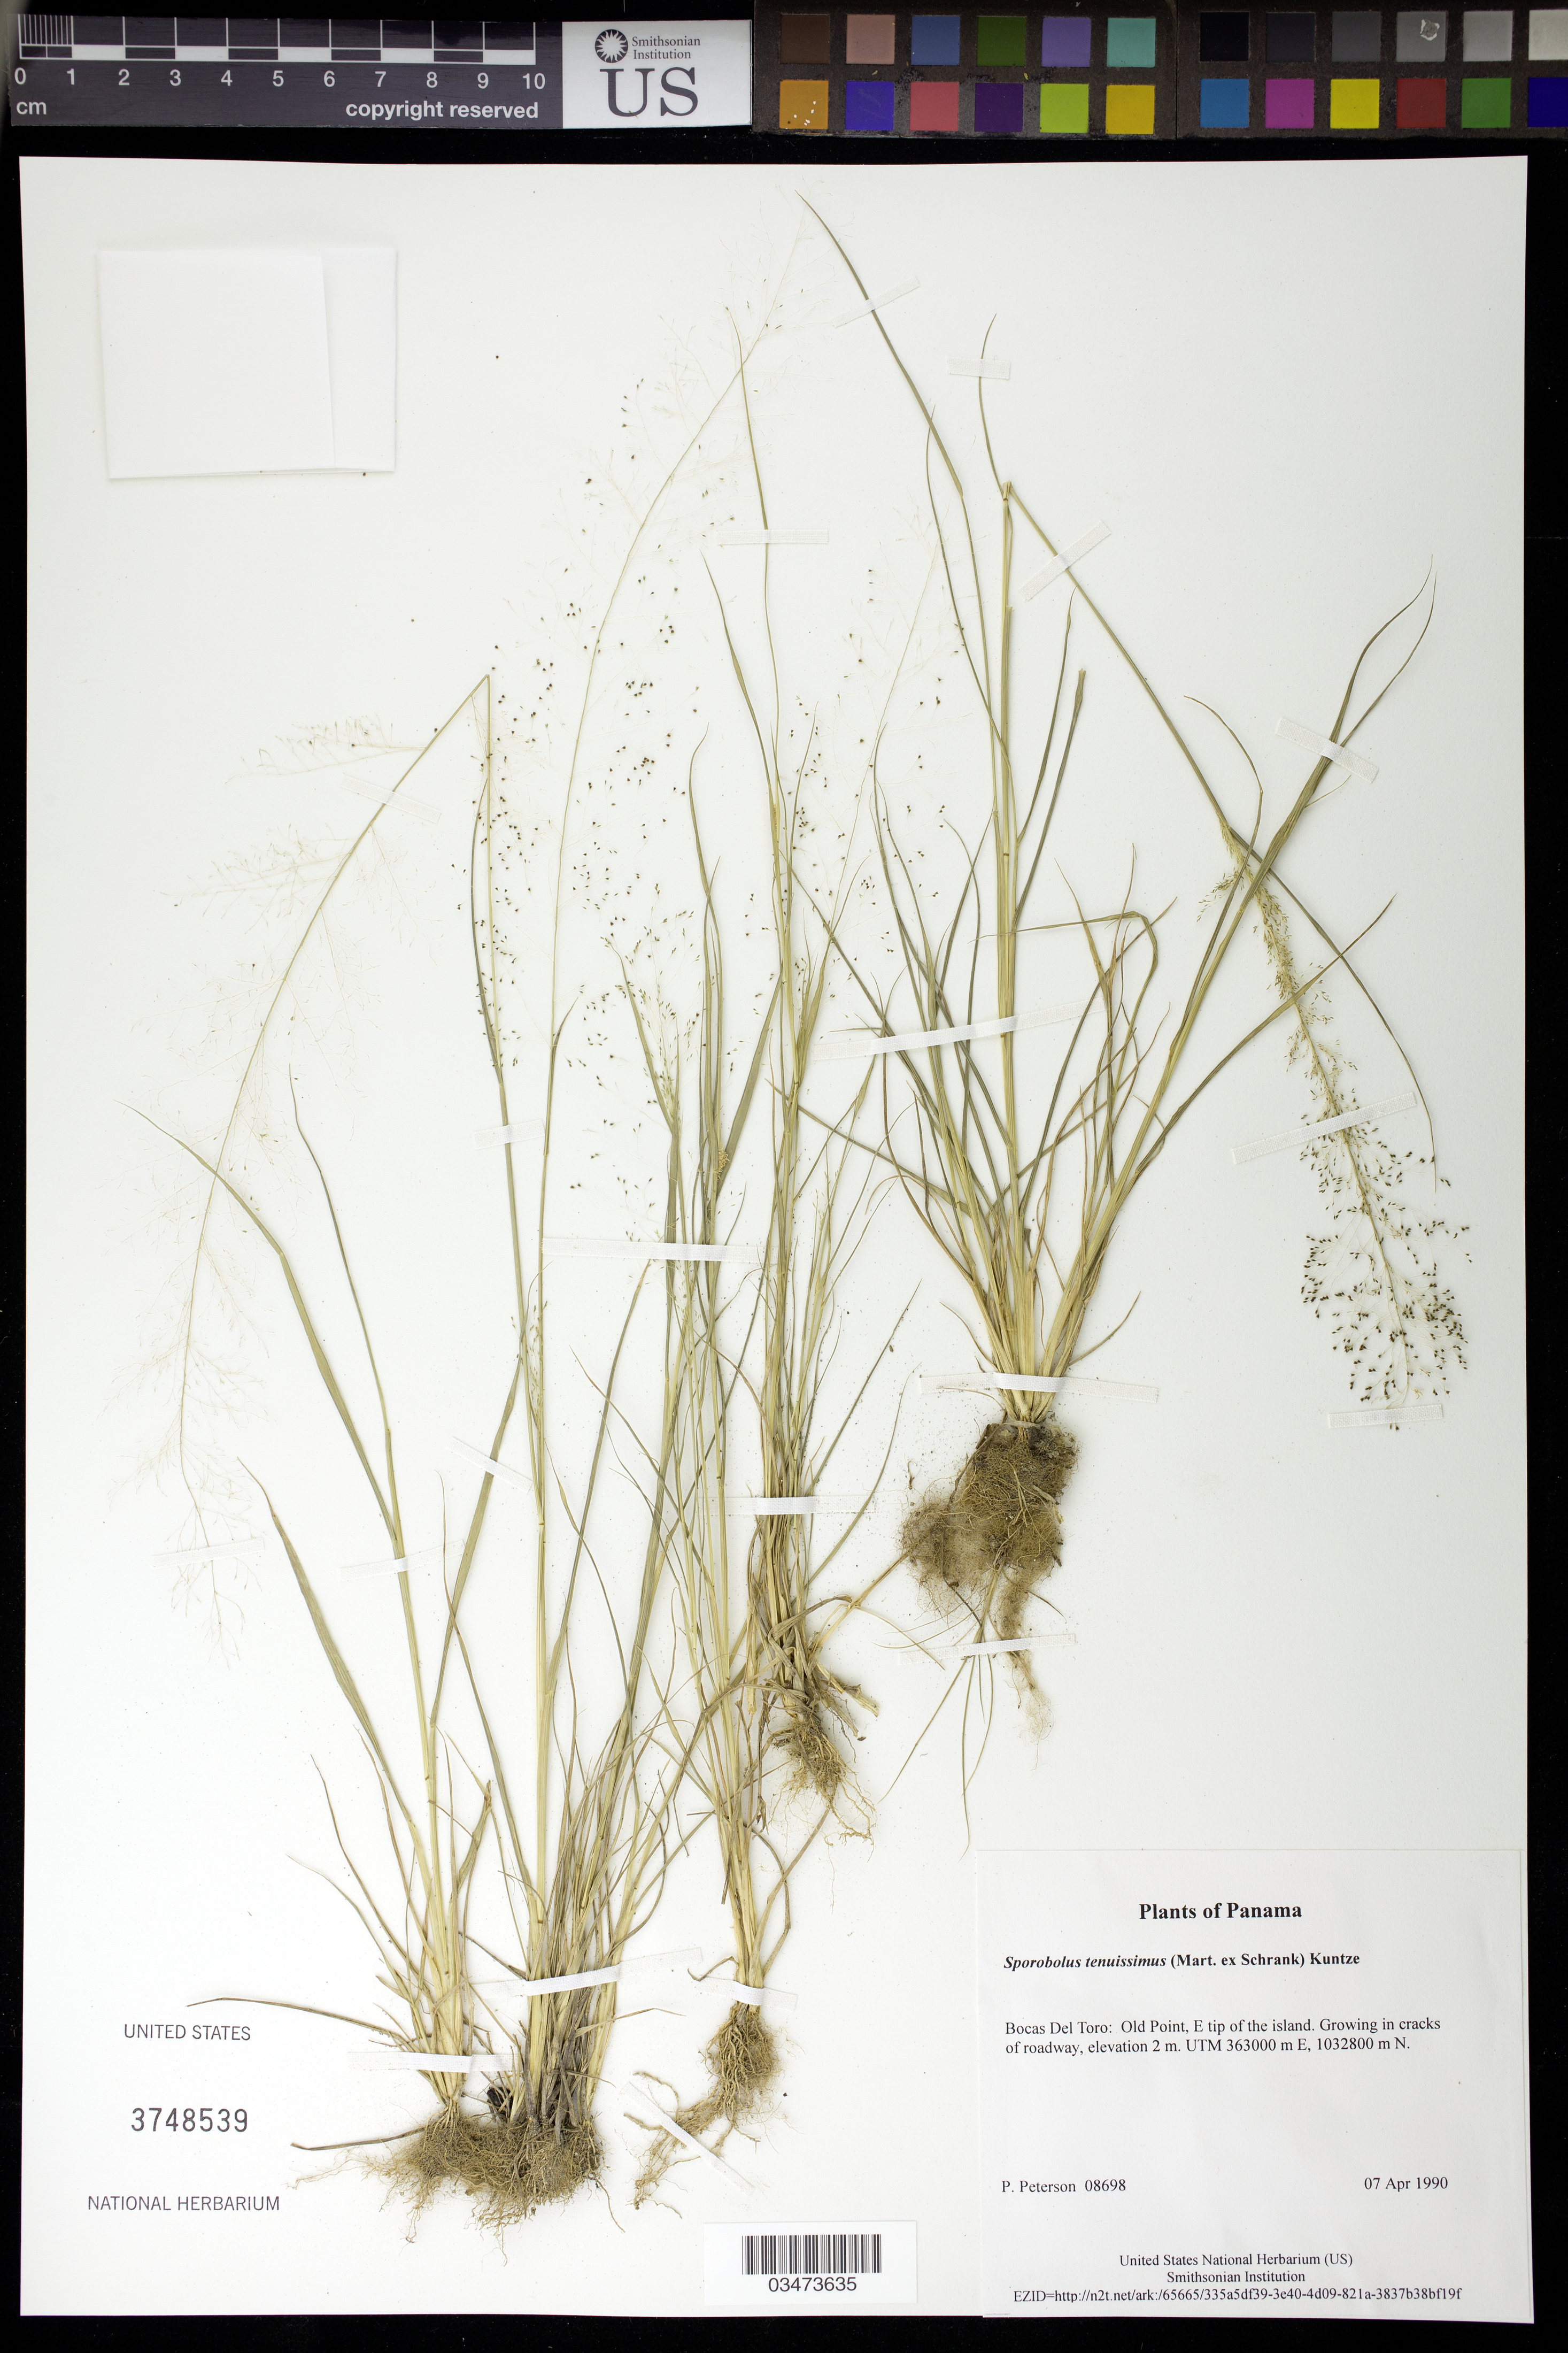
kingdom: Plantae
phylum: Tracheophyta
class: Liliopsida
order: Poales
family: Poaceae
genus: Sporobolus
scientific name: Sporobolus tenuissimus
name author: (Mart. ex Schrank) Kuntze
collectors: P. M. Peterson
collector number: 08698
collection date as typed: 07 Apr 1990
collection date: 1990-04-07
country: Panama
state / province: Bocas del Toro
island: Bastimentos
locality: Old Point, E tip of the island.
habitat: Growing in cracks of roadway, elevation 2 m. UTM 363000 m E, 1032800 m N.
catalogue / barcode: US 3748539